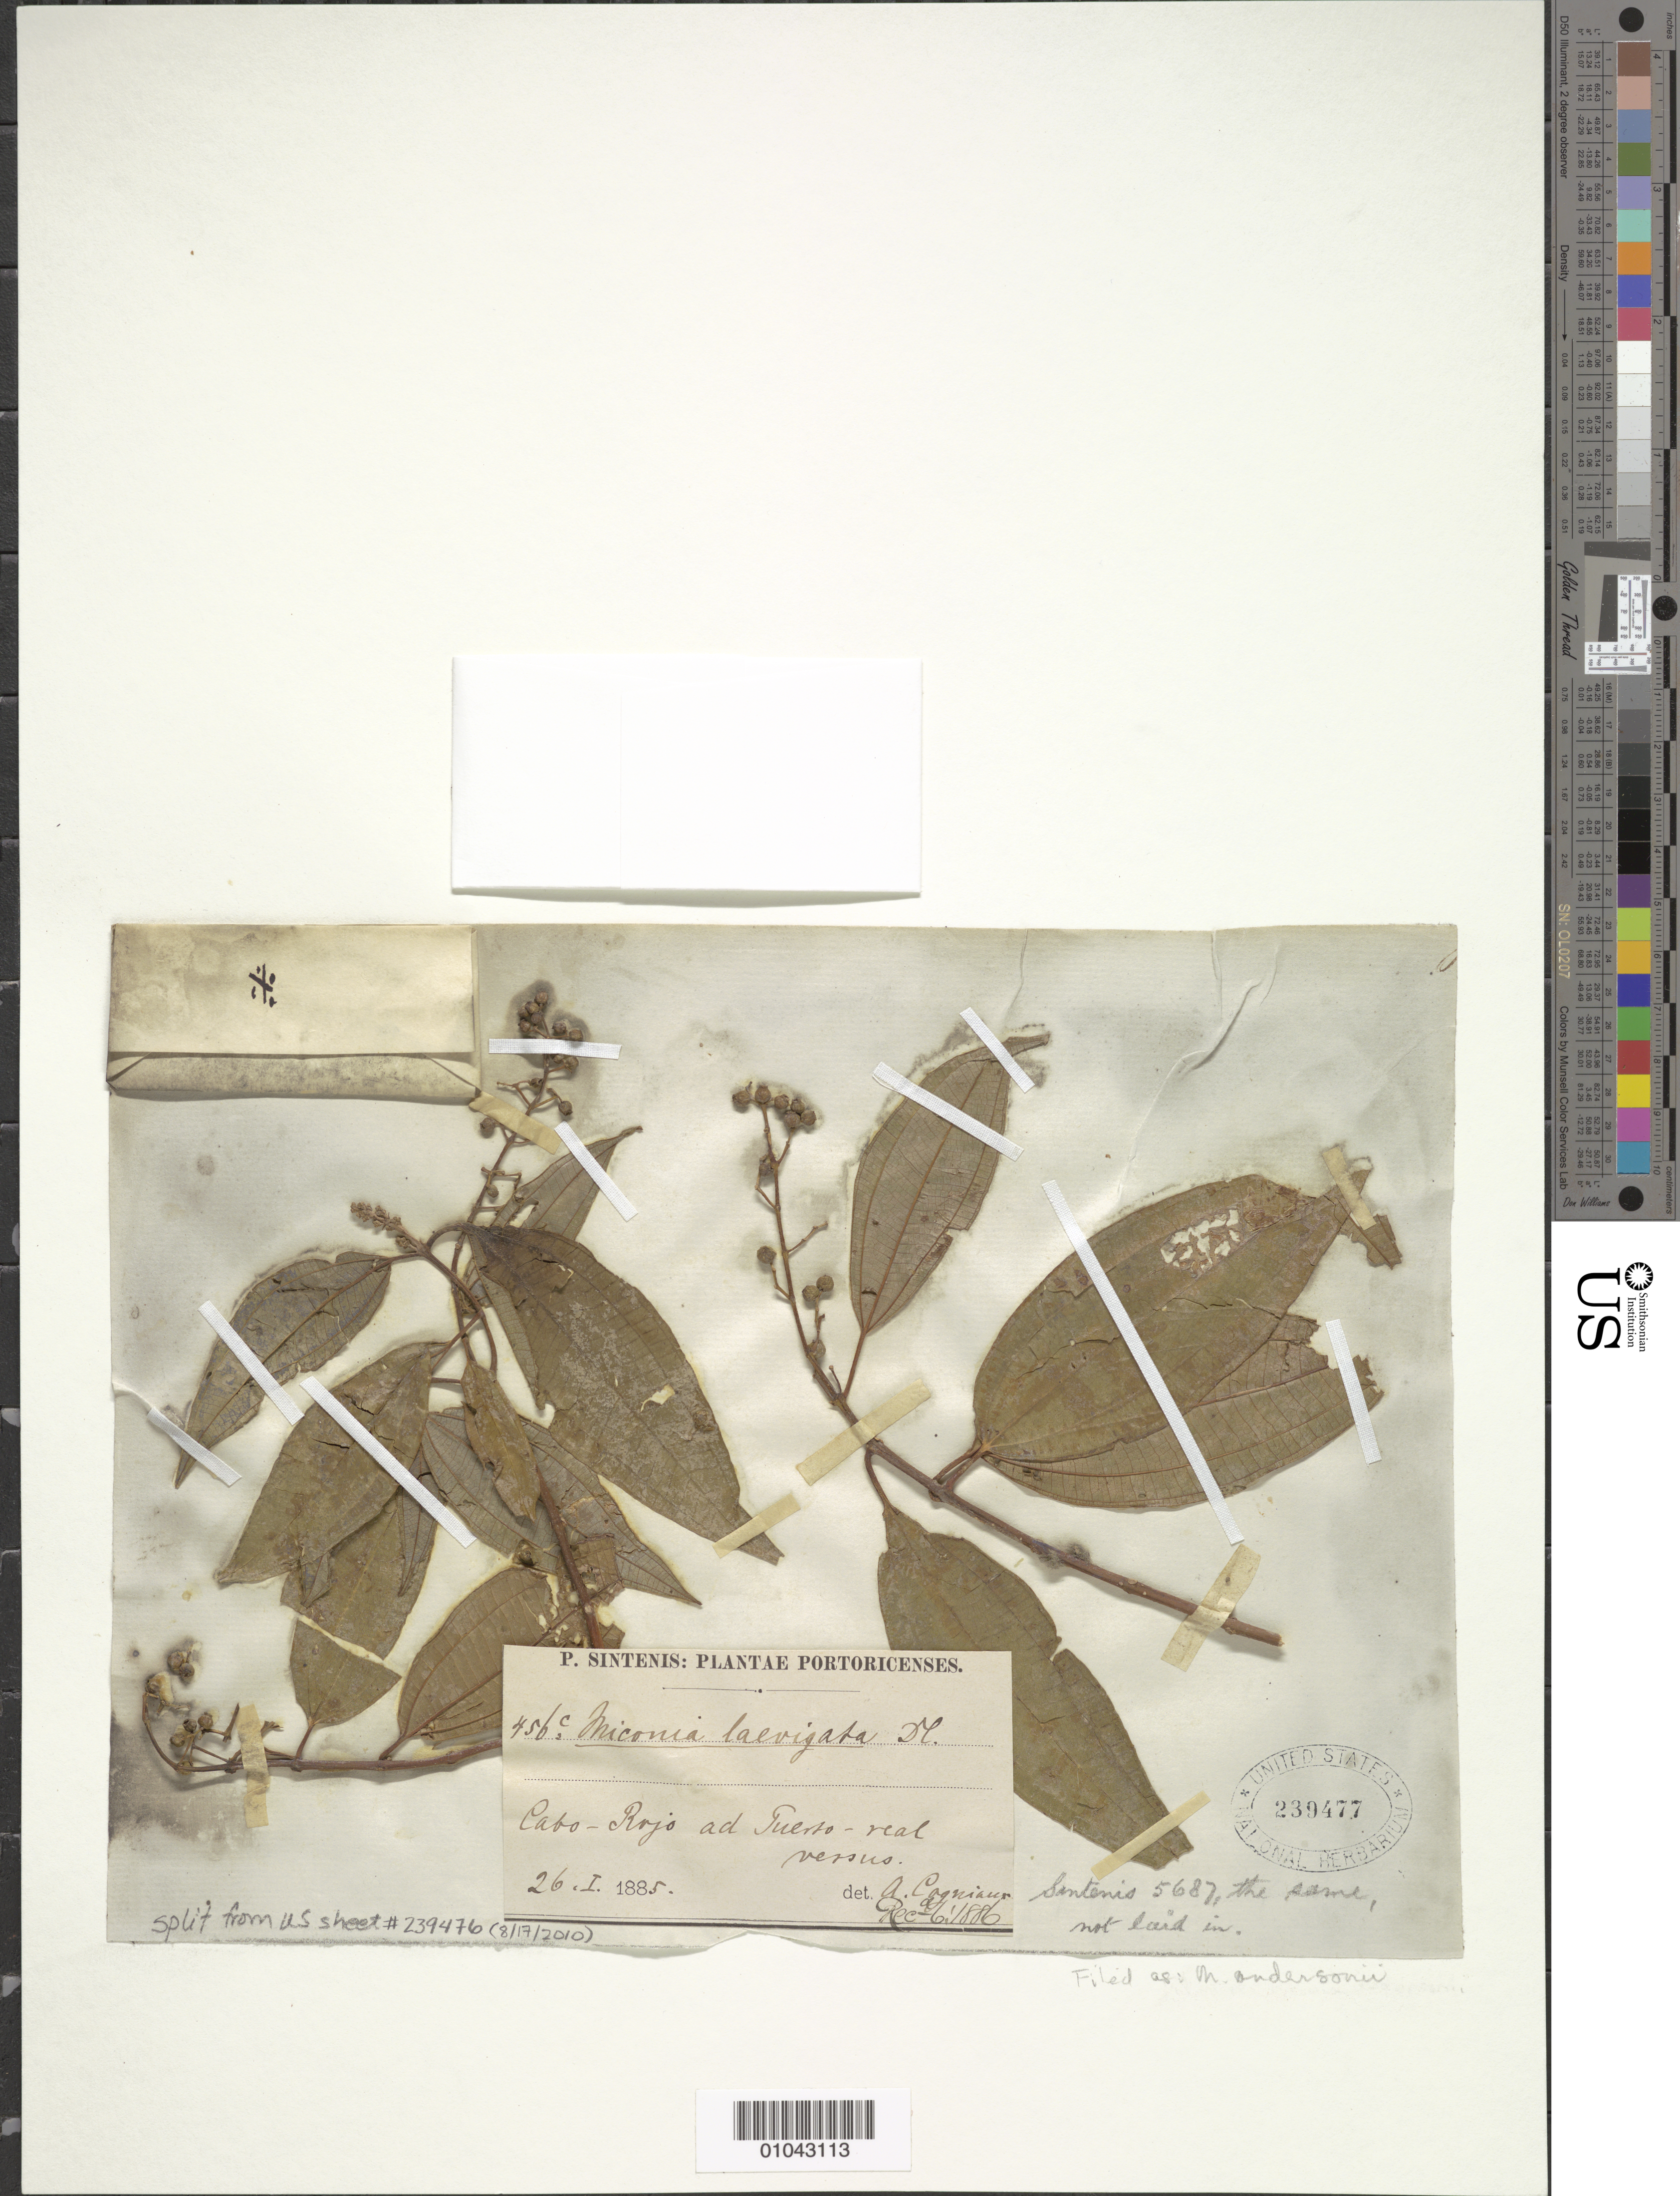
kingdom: Plantae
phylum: Tracheophyta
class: Magnoliopsida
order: Myrtales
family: Melastomataceae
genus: Miconia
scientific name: Miconia andersonii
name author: Fawc. & Rendle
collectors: C. A. Cogniaux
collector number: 456c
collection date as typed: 26 Jan 1885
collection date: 1885-01-26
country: Puerto Rico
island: Puerto Rico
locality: Cabo-Rojo ad Puerto-real versus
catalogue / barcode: US 239477